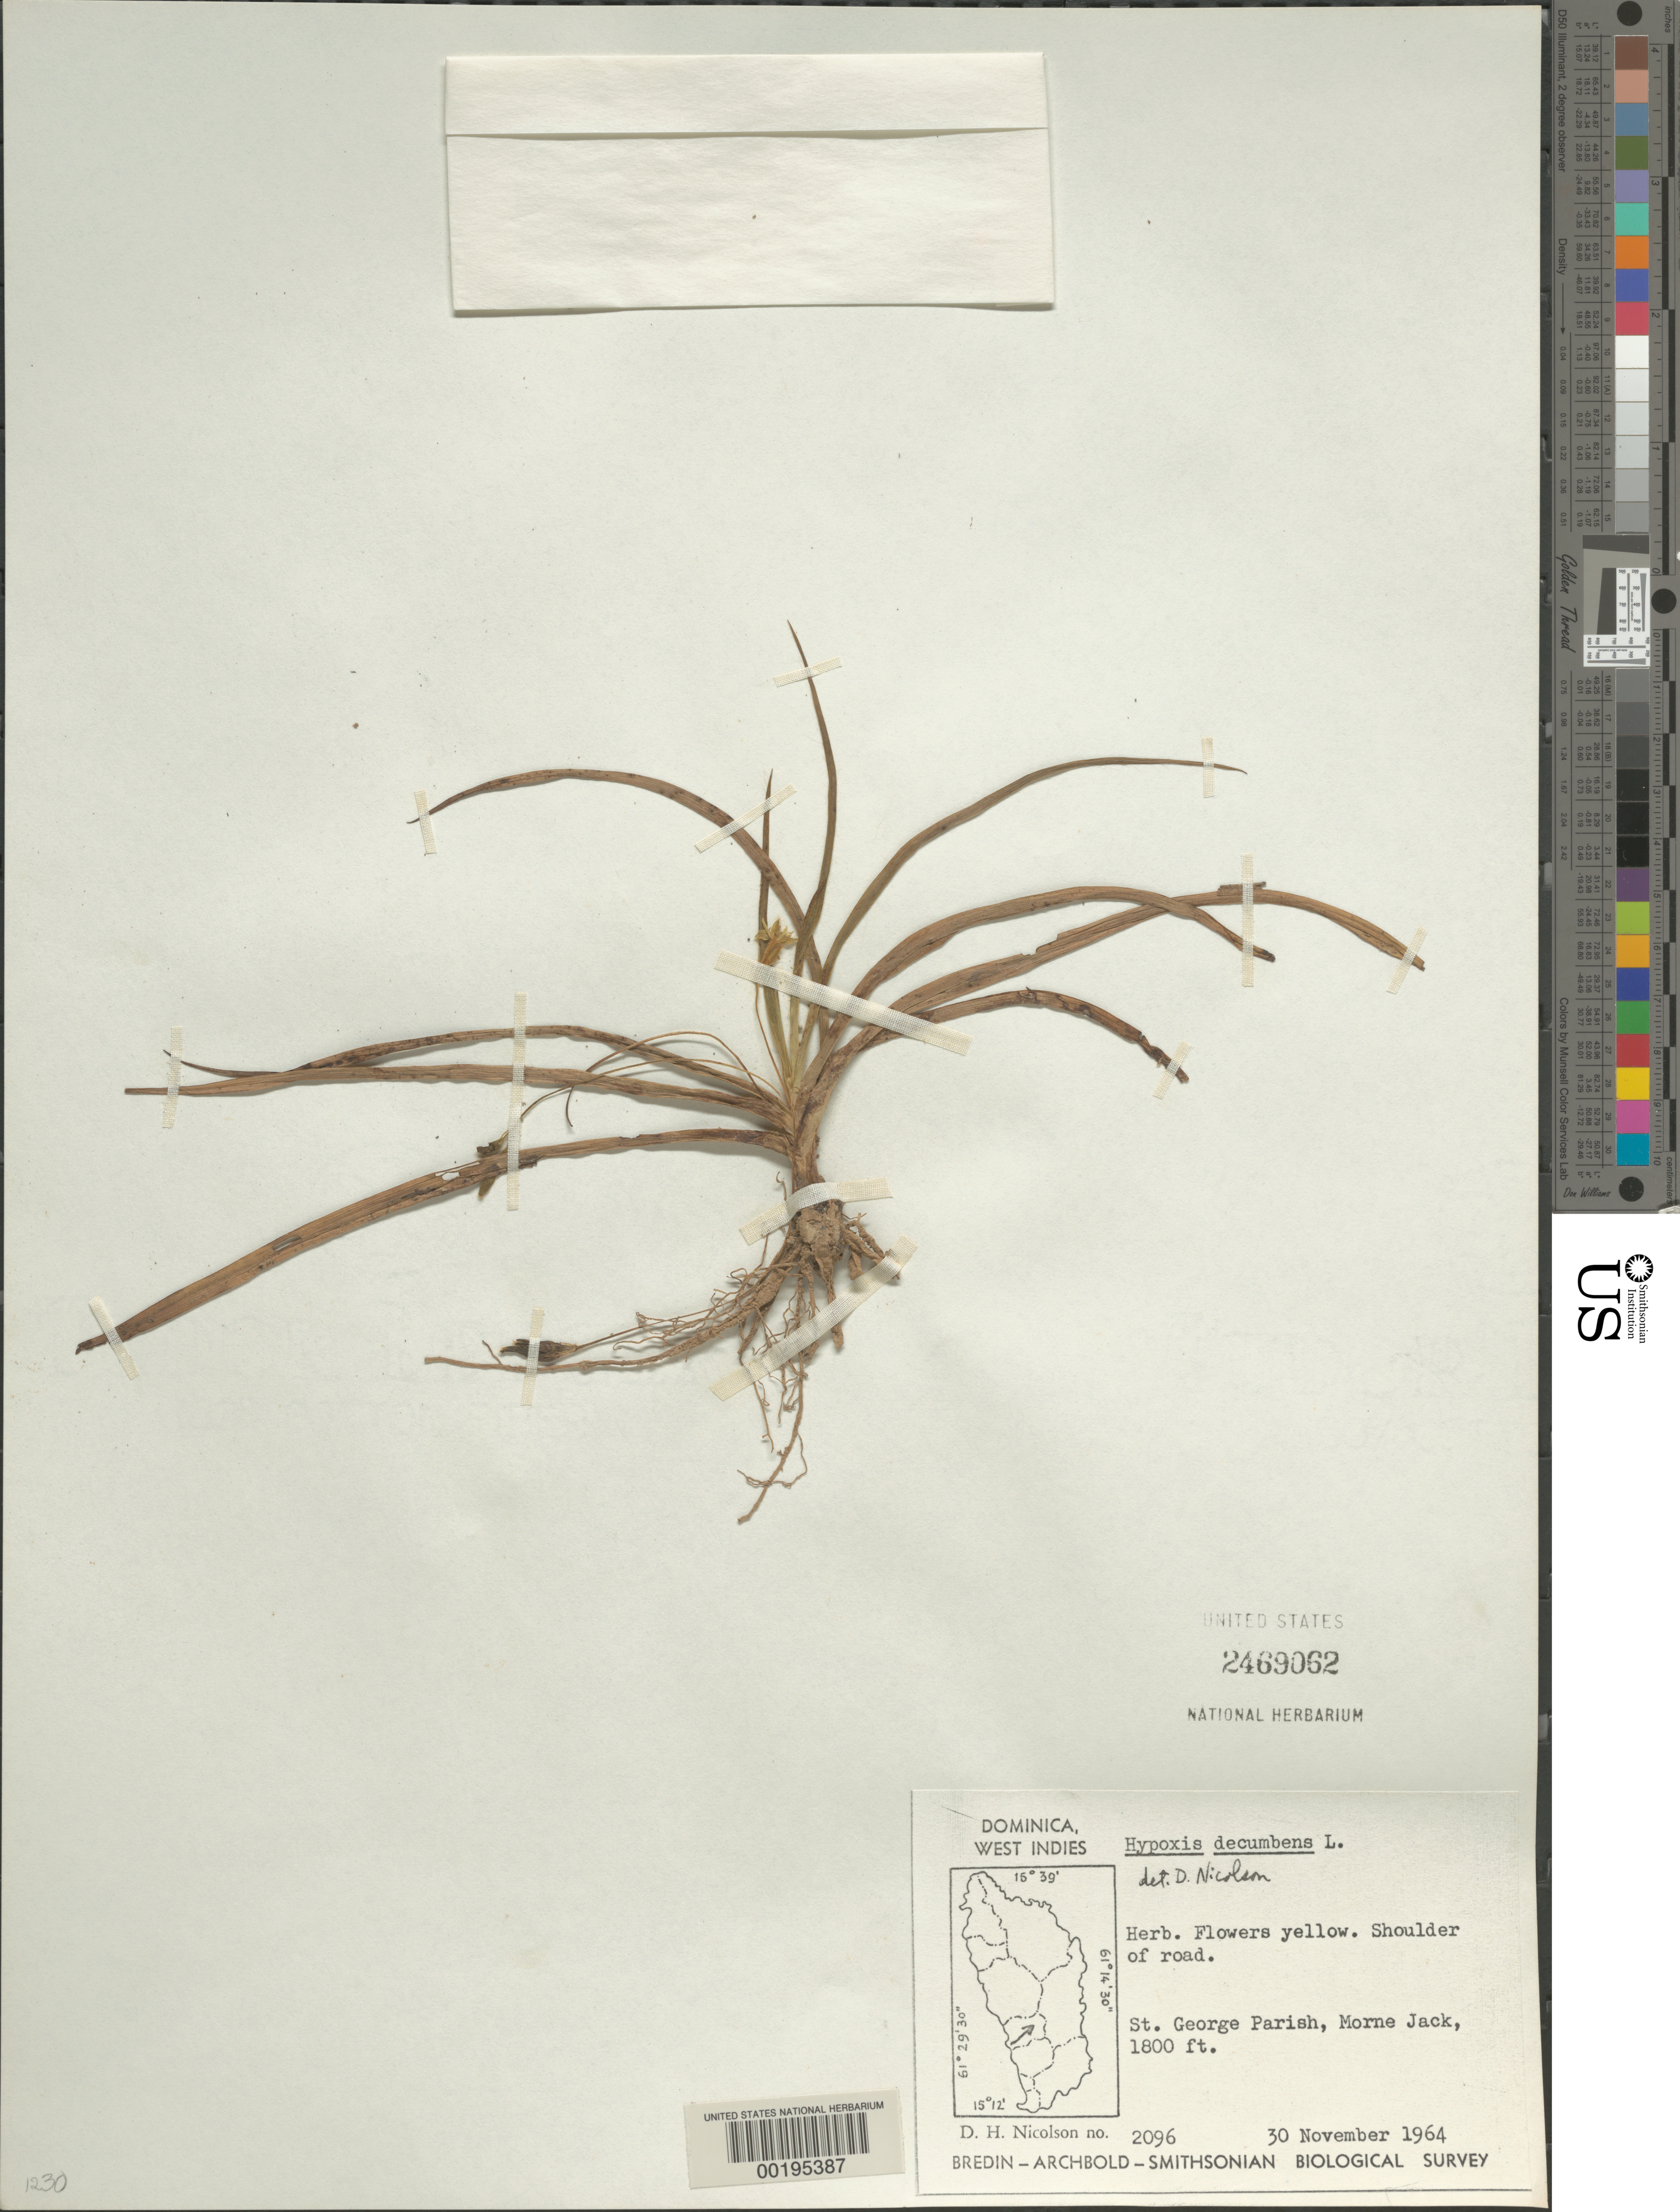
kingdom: Plantae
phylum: Tracheophyta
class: Liliopsida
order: Asparagales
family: Hypoxidaceae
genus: Hypoxis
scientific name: Hypoxis decumbens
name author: L.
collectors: D. H. Nicolson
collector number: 2096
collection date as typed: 30 Nov 1964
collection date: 1964-11-30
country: Dominica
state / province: St. George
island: Dominica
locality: Morne jack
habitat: Shoulder of road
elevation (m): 549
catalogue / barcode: US 2469062